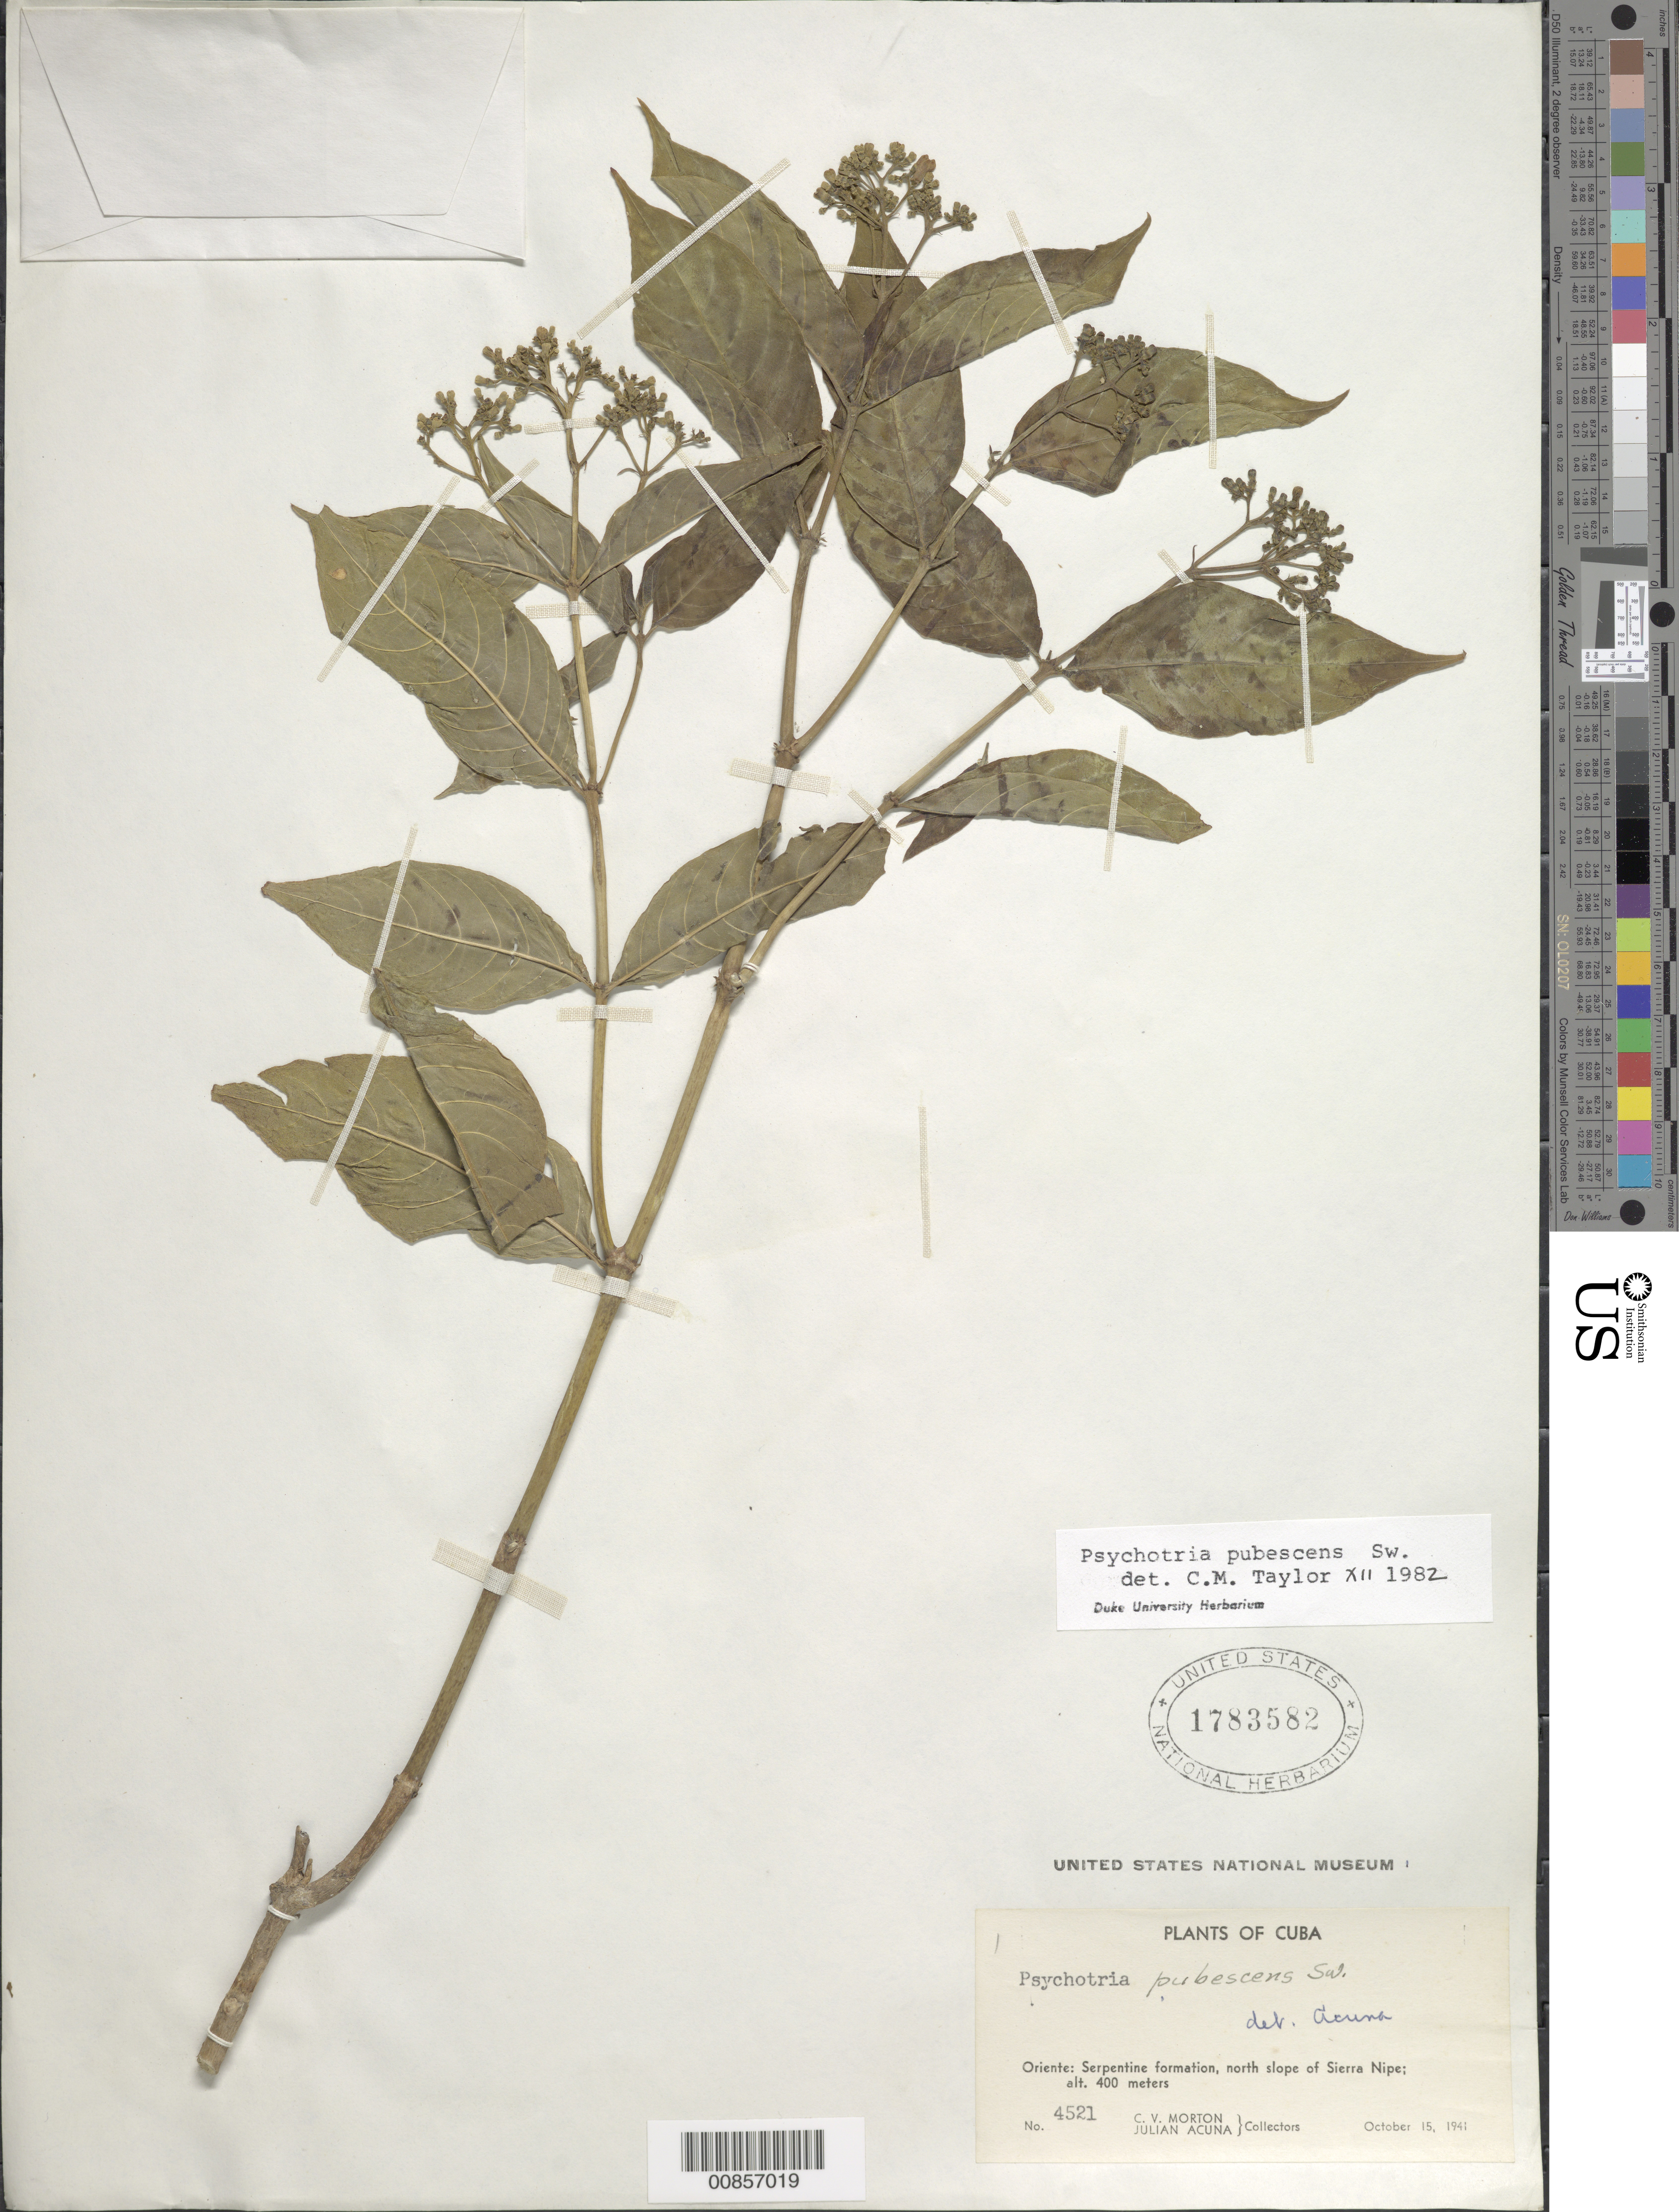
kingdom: Plantae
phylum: Tracheophyta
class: Magnoliopsida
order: Gentianales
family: Rubiaceae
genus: Psychotria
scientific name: Psychotria pubescens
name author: Sw.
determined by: Acuña, J. B.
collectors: C. V. Morton & J. Acuña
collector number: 4521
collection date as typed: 15 Oct 1941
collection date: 1941-10-15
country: Cuba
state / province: Oriente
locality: North slope of Sierra Nipe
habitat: Serpentine formation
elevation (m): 400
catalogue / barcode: US 1783582